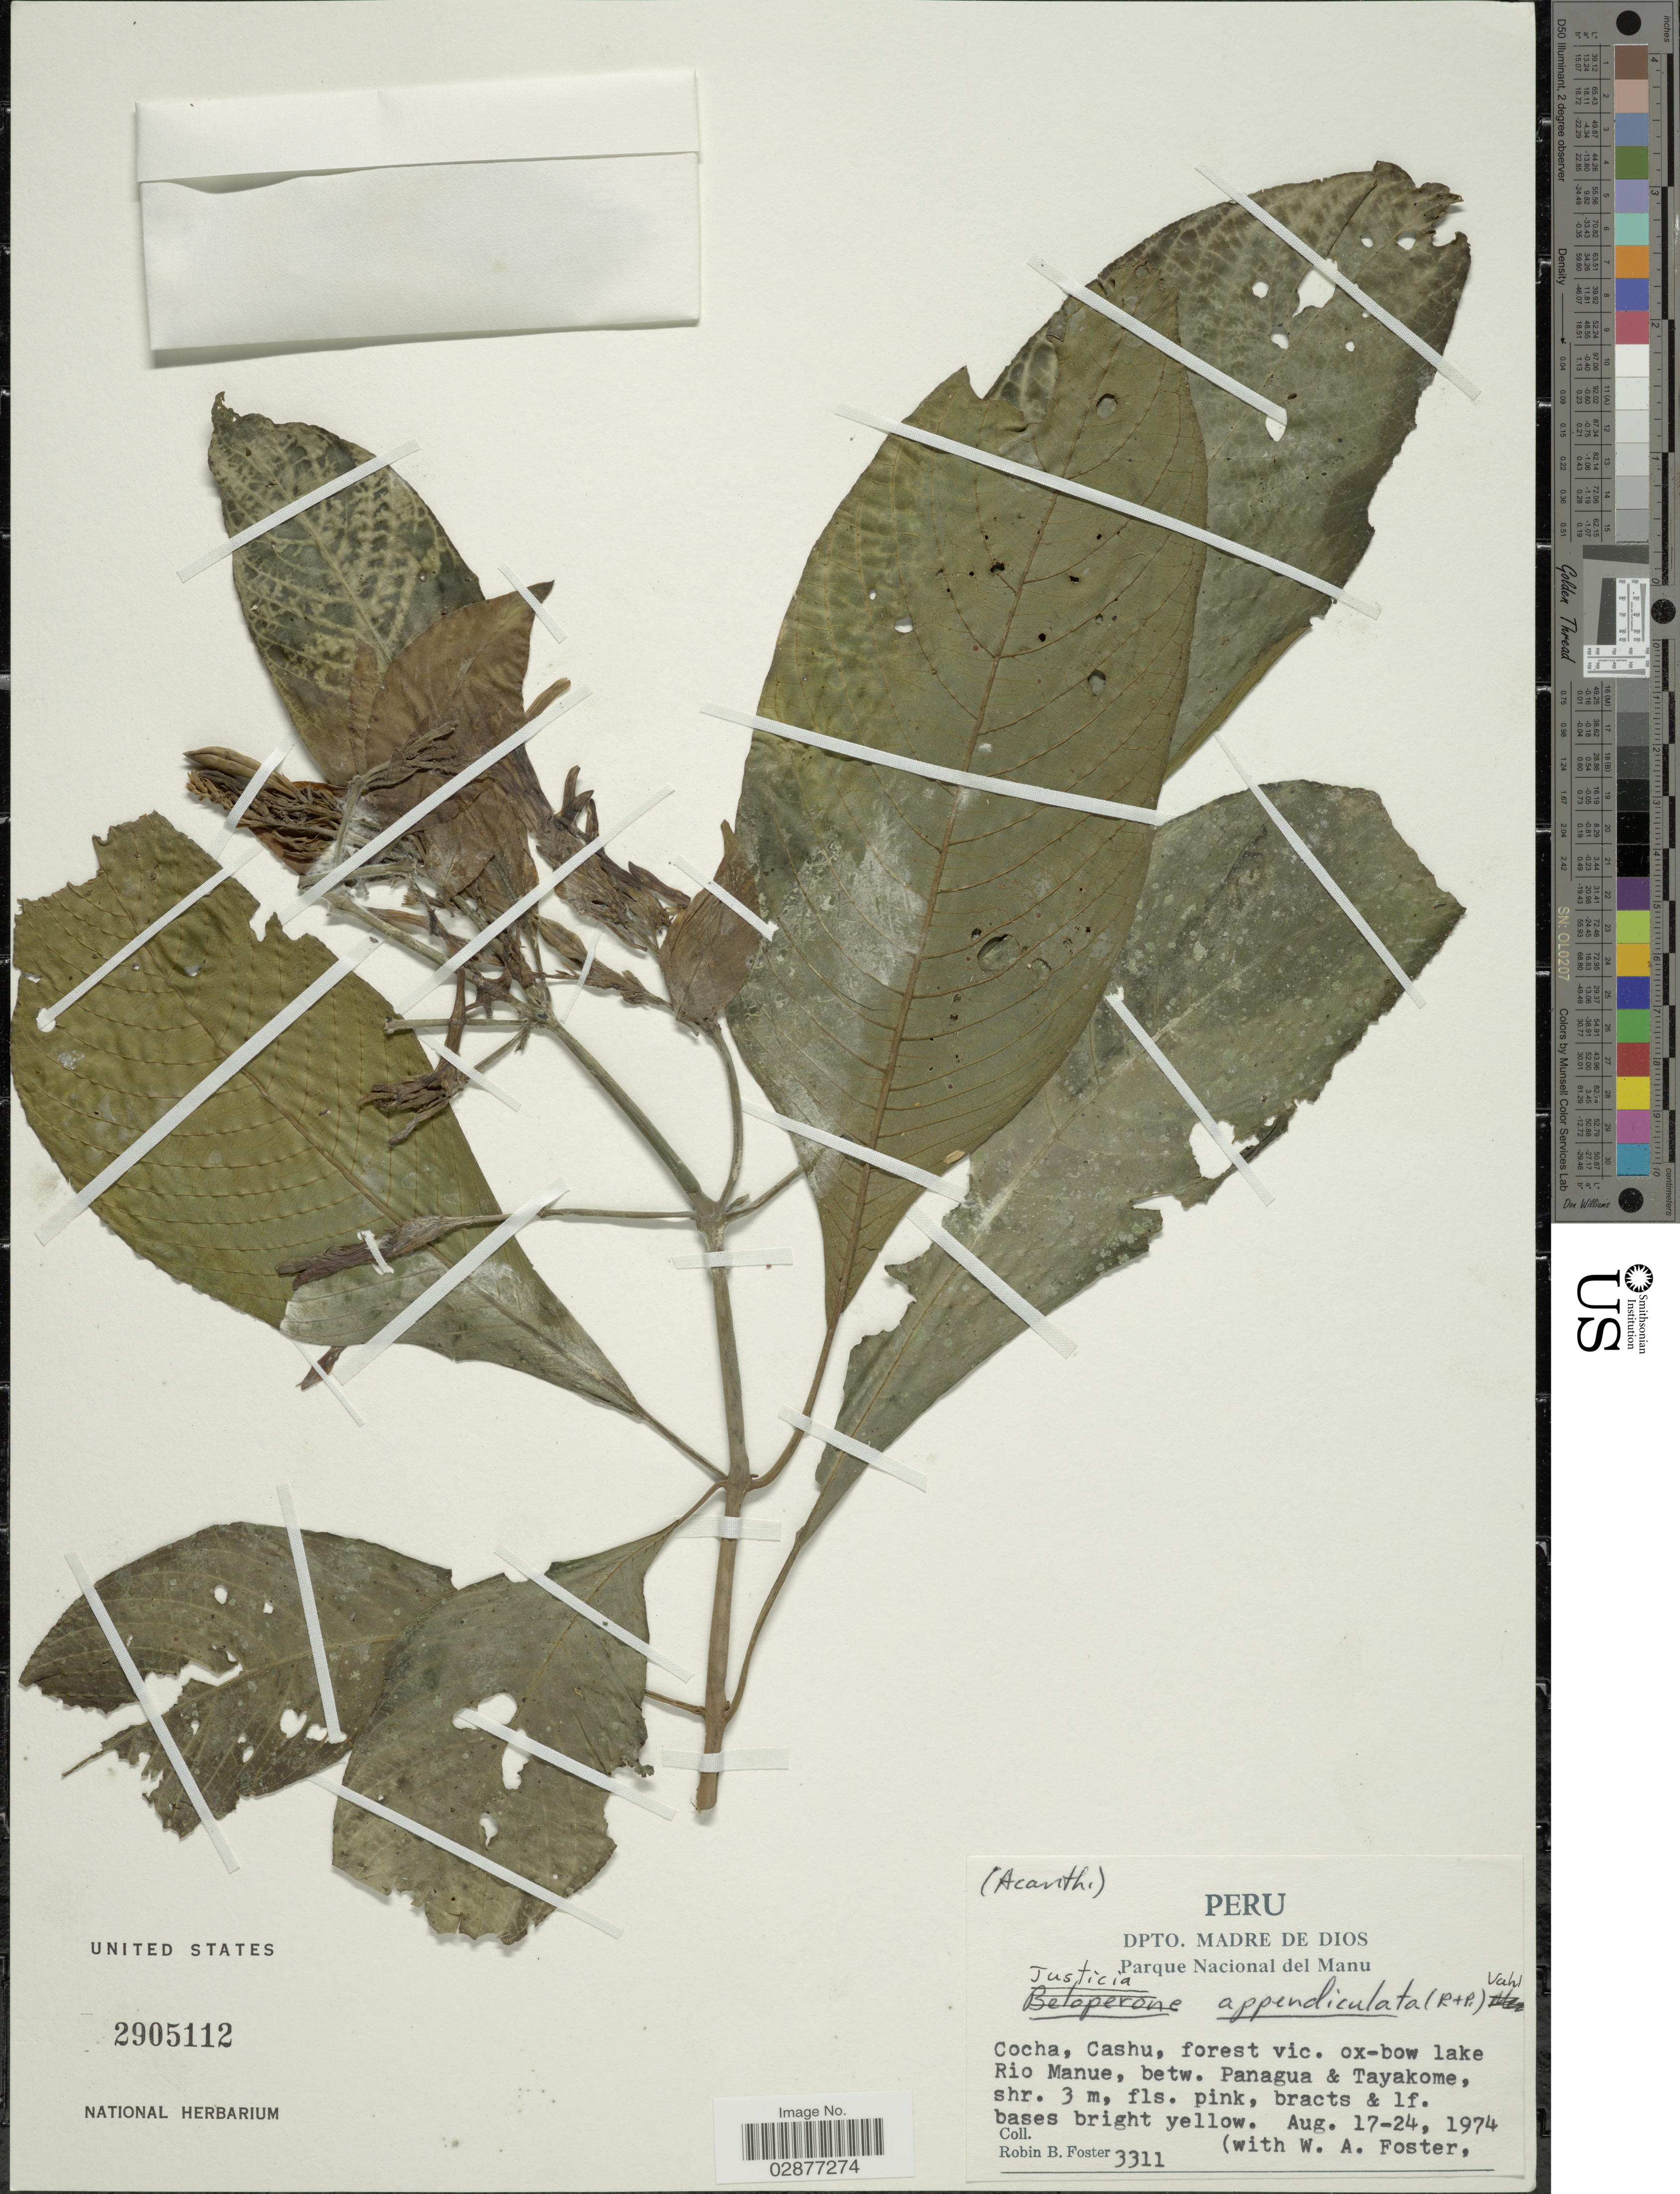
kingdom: Plantae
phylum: Tracheophyta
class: Magnoliopsida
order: Lamiales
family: Acanthaceae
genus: Justicia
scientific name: Justicia appendiculata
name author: (Ruiz & Pav.) Vahl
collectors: R. B. Foster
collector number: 3311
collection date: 1974-08-17/1974-08-24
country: Peru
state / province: Madre de Dios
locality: Dpto. Madre de Dios. Parque Nacional del Manu. Cocha, Cashu, ox-bow lake Rio Manue, betw. Panagua & Tayakome.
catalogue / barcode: US 2905112